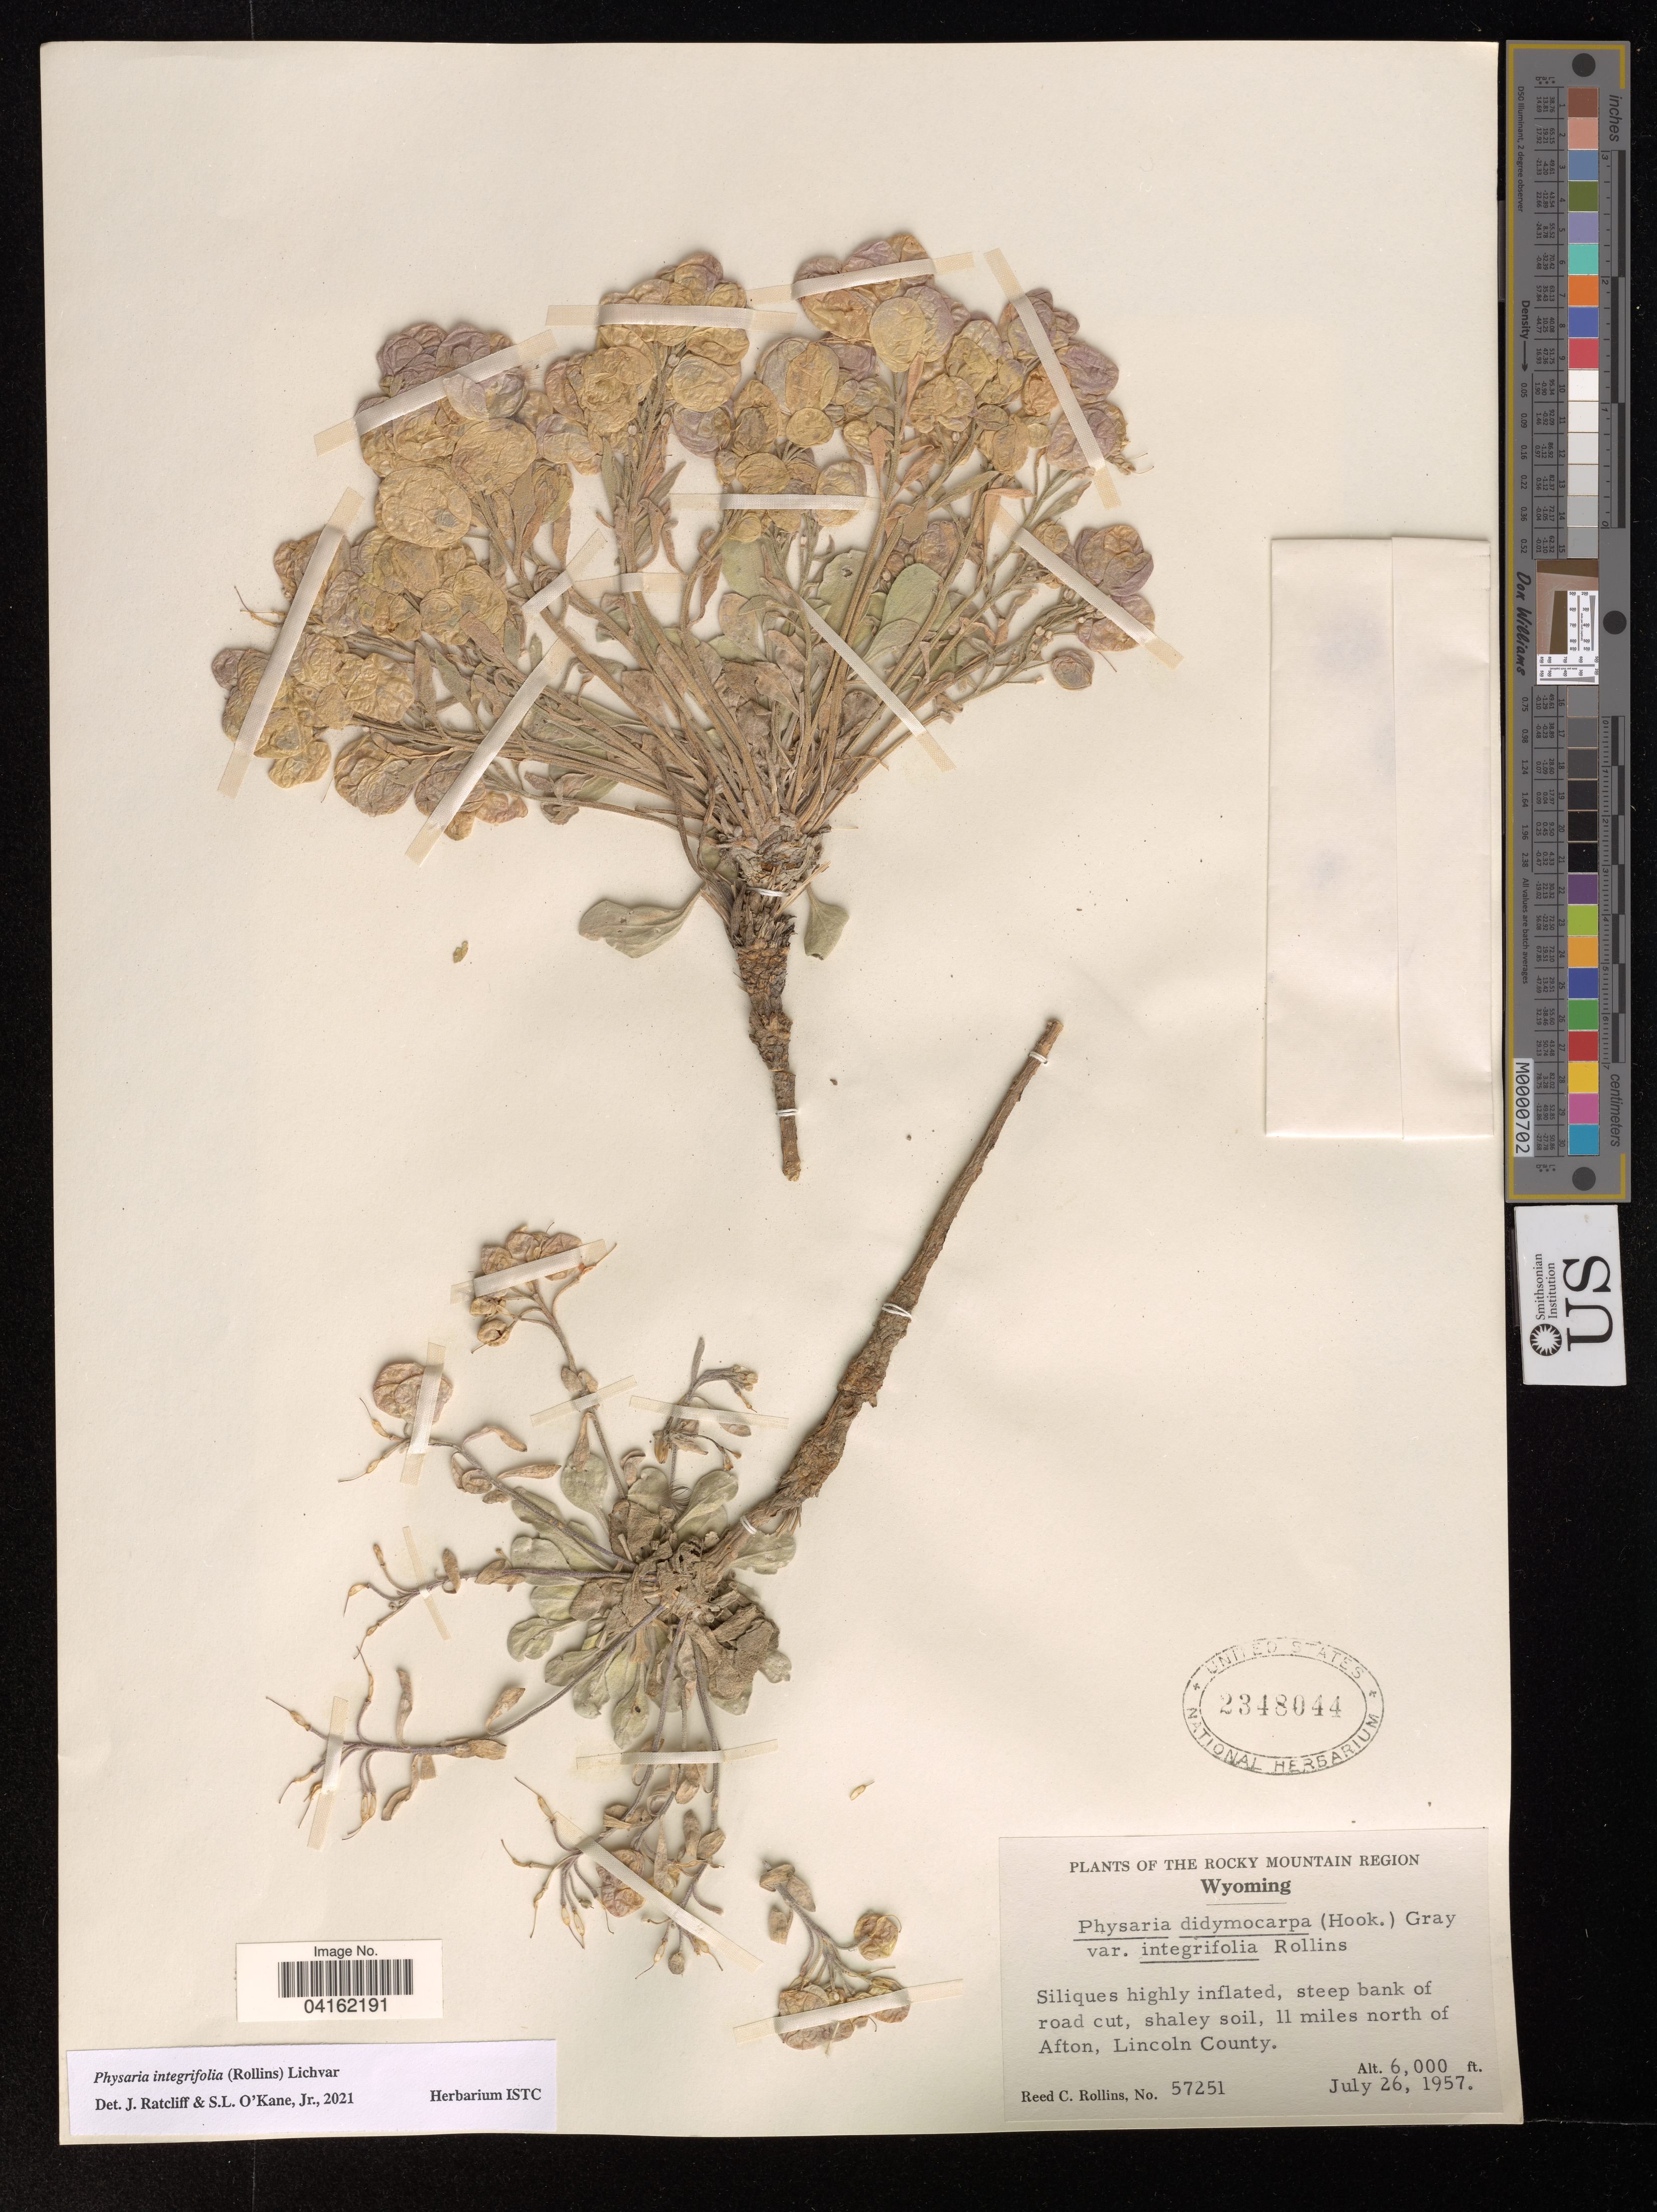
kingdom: Plantae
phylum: Tracheophyta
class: Magnoliopsida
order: Brassicales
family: Brassicaceae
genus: Physaria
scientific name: Physaria integrifolia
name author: (Rollins) Lichvar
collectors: R. C. Rollins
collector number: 57251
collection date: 1957-07-26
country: United States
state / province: Wyoming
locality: The Rocky Mountain Region. Siliques highly inflated, steep bank of road cut, shaley soil, 11 miles north of Afton, Lincoln County.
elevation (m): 1829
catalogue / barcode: US 2348044